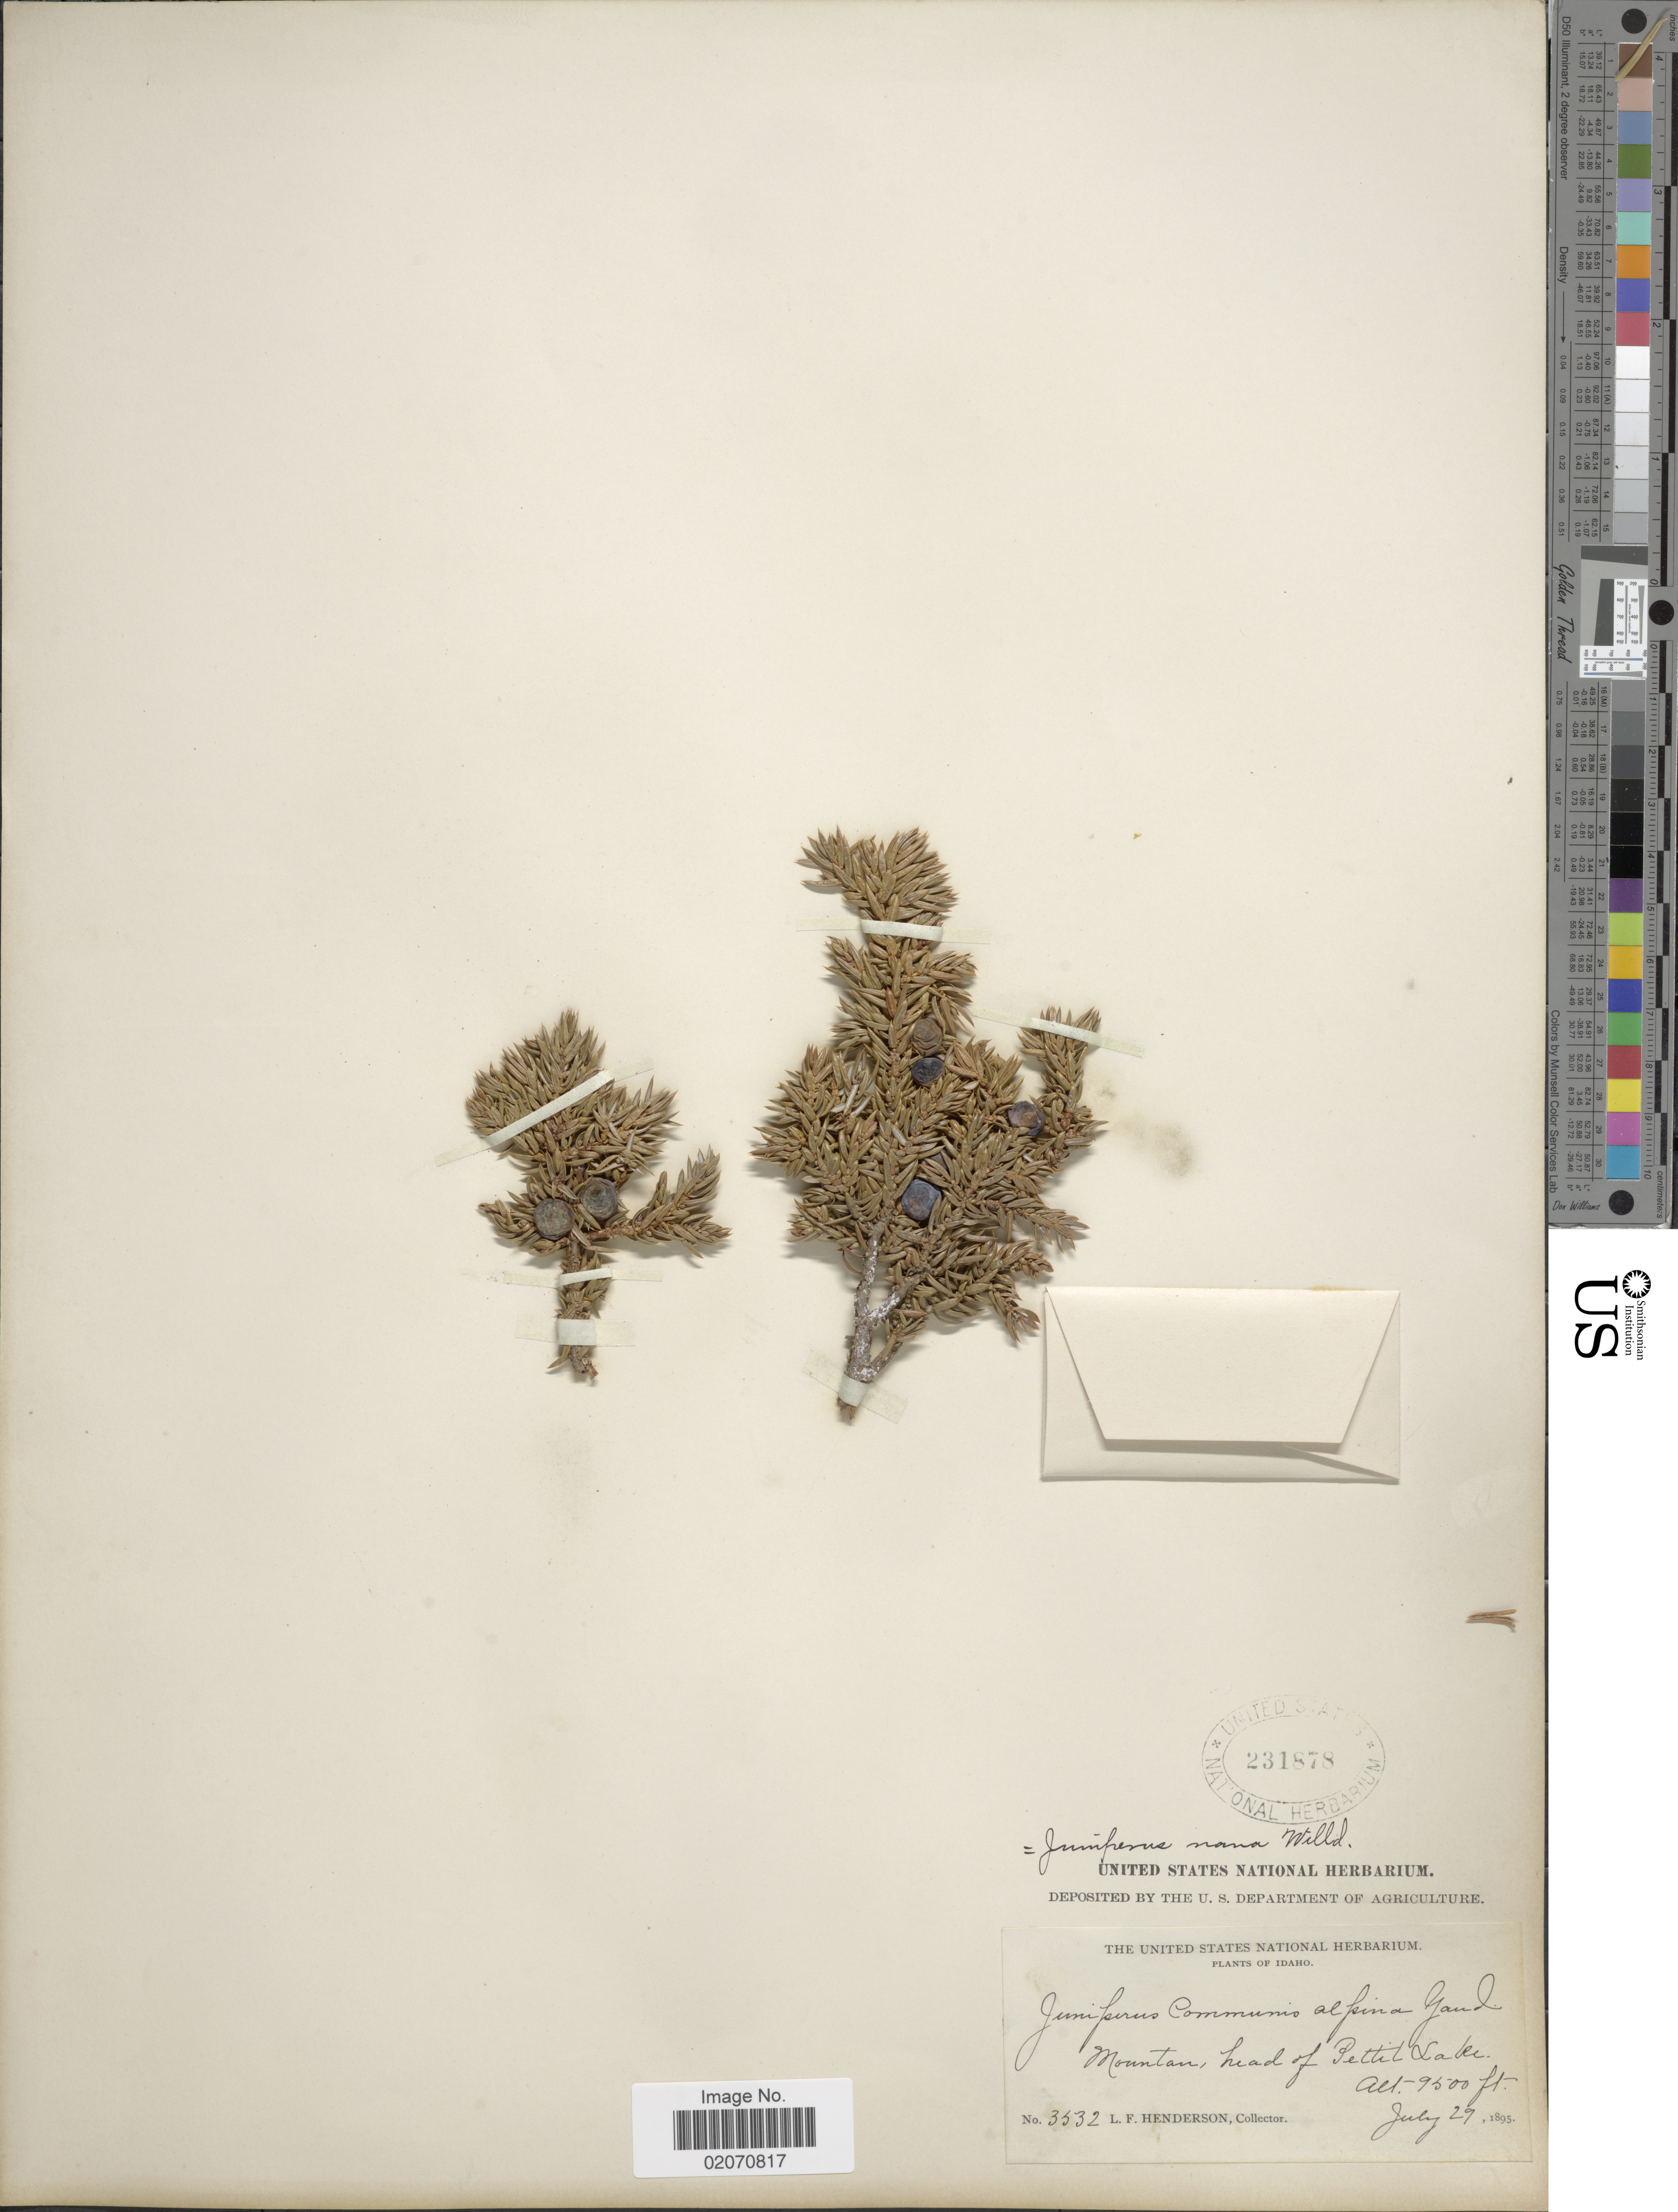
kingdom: Plantae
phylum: Tracheophyta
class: Pinopsida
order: Pinales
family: Cupressaceae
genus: Juniperus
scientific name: Juniperus communis subsp. nana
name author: (Willd.) Syme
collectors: L. Henderson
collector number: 3532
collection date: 1895-07-29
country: United States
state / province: Idaho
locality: Mountain head of Pettit Lake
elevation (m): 2896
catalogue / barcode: US 231878